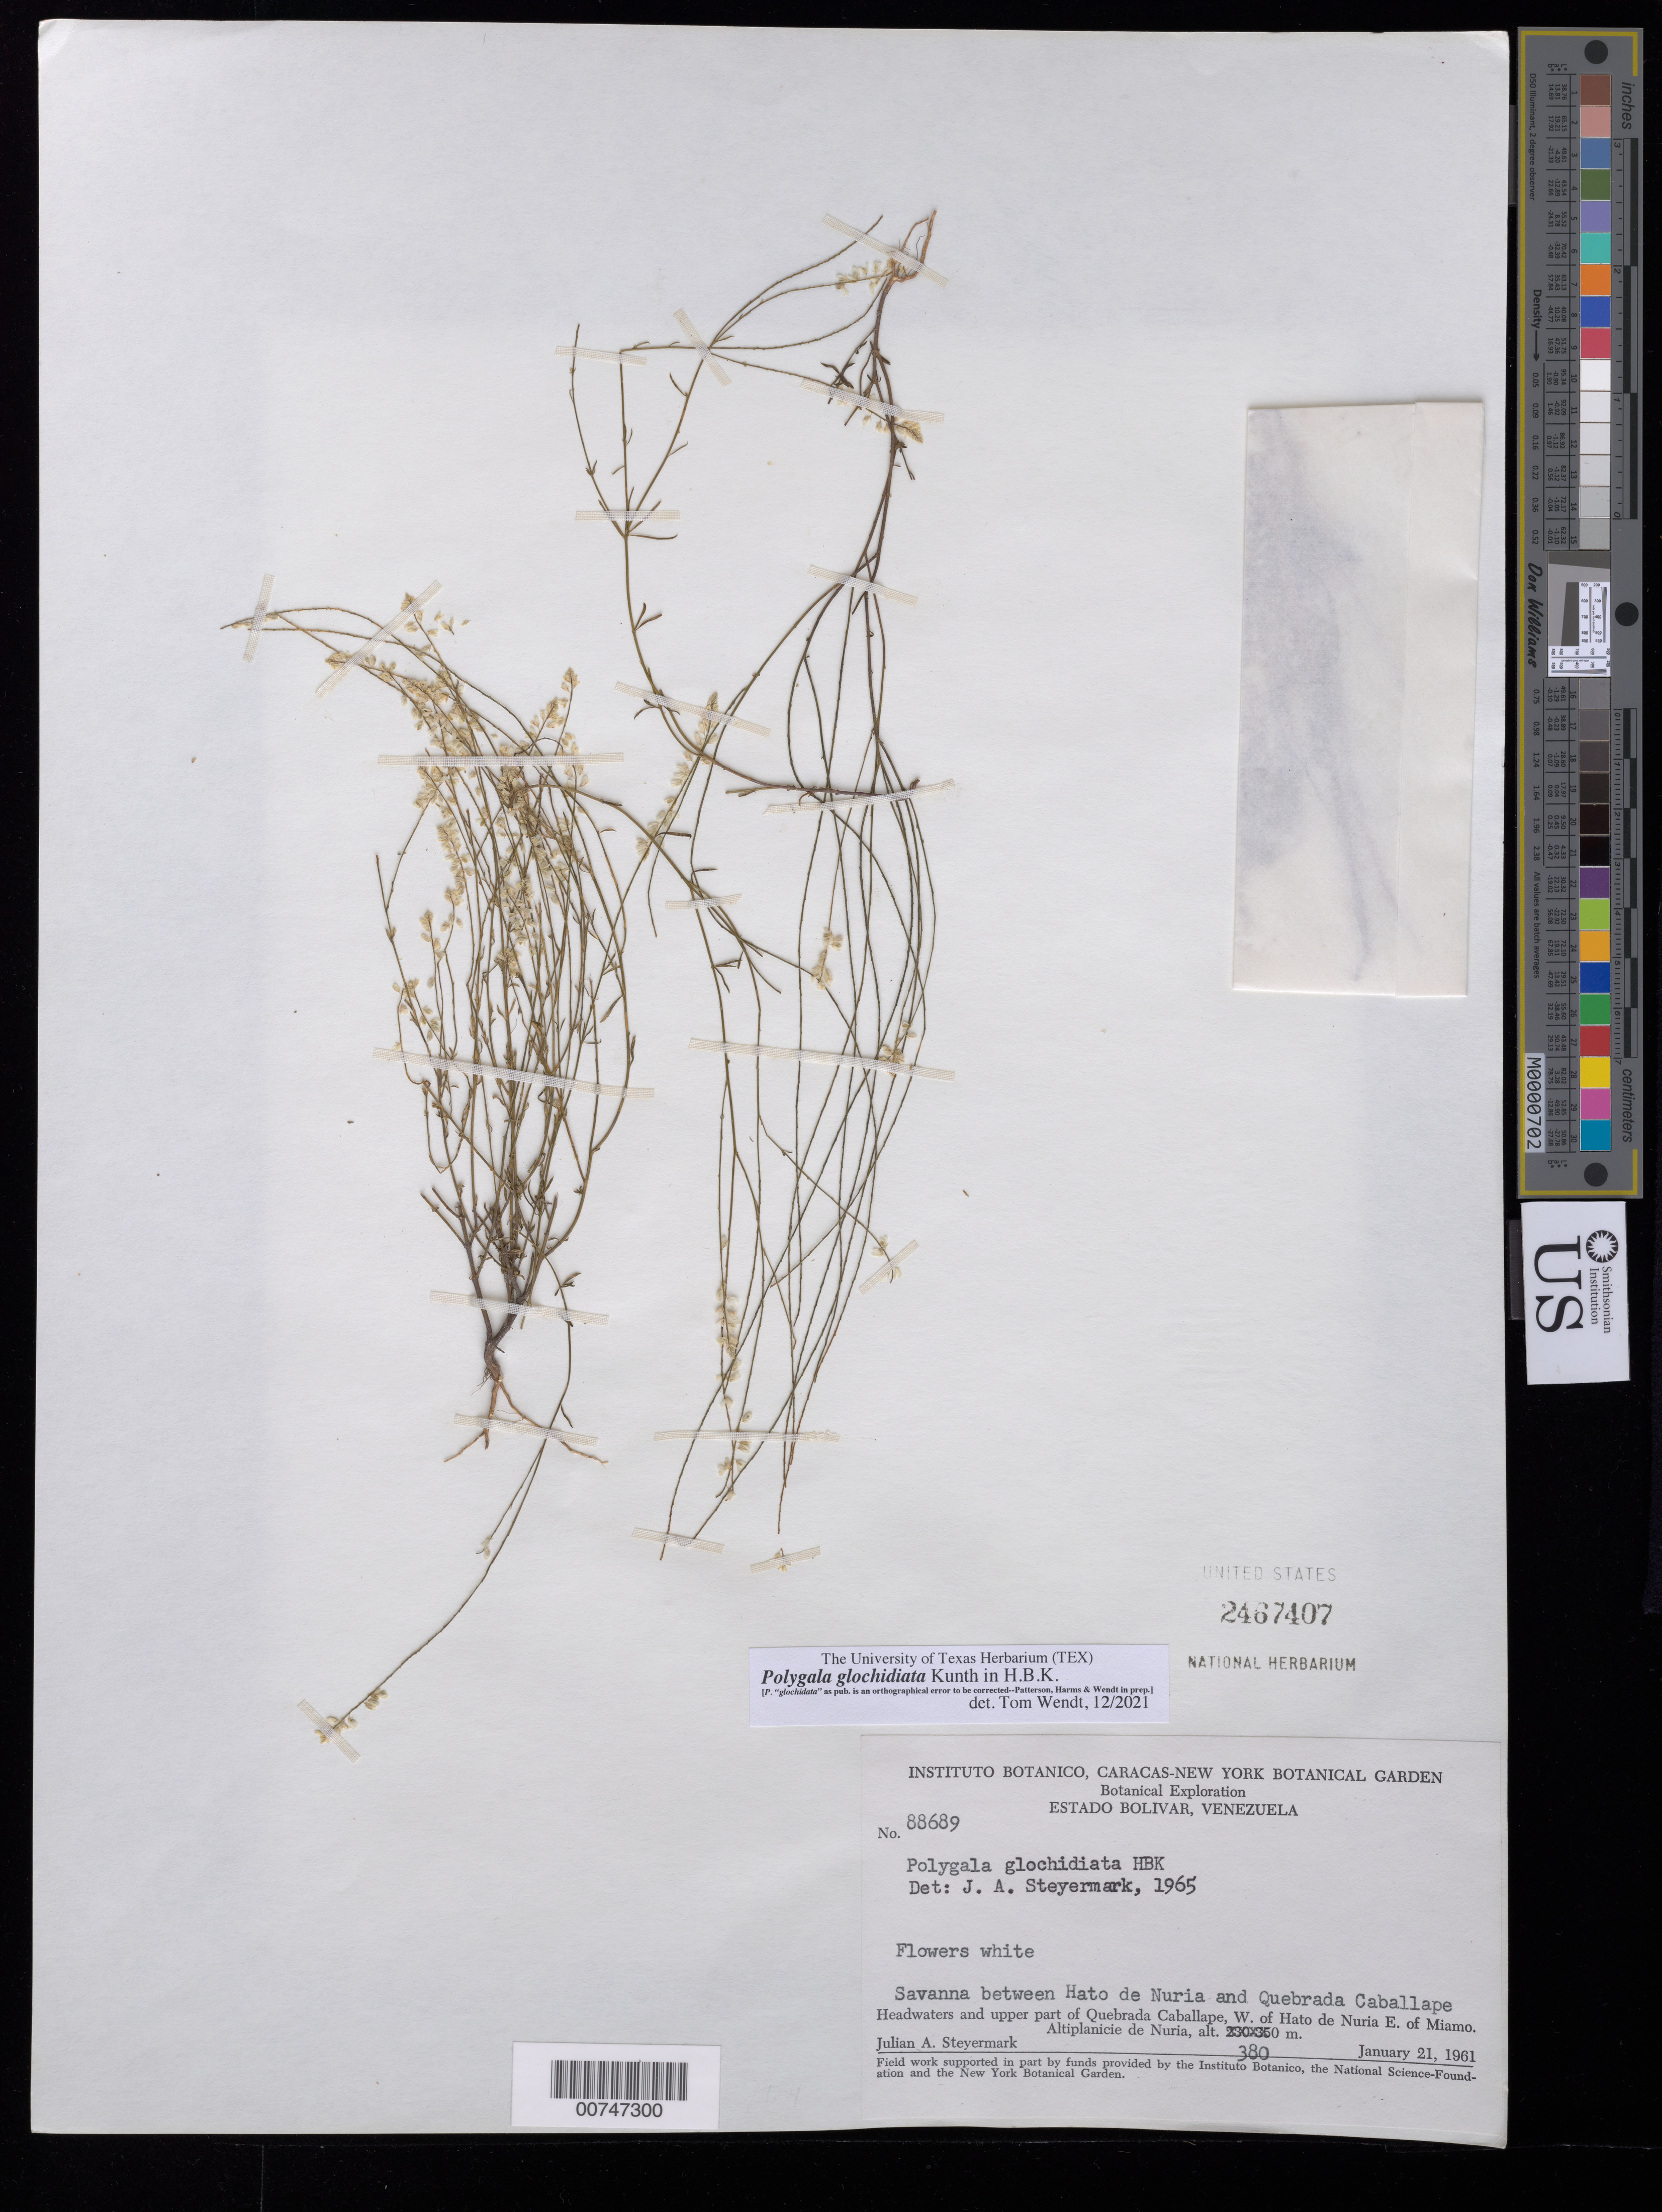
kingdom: Plantae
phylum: Tracheophyta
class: Magnoliopsida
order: Fabales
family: Polygalaceae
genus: Polygala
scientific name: Polygala glochidiata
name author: Kunth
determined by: Wendt, Thomas L.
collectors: J. Steyermark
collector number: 88689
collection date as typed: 21-Jan-61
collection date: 1961-01-21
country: Venezuela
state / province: Bolívar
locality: Altiplanicie de Nuria; between Hato de Nuria and Quebrada Caballape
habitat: Savanna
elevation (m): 380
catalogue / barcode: US 2467407